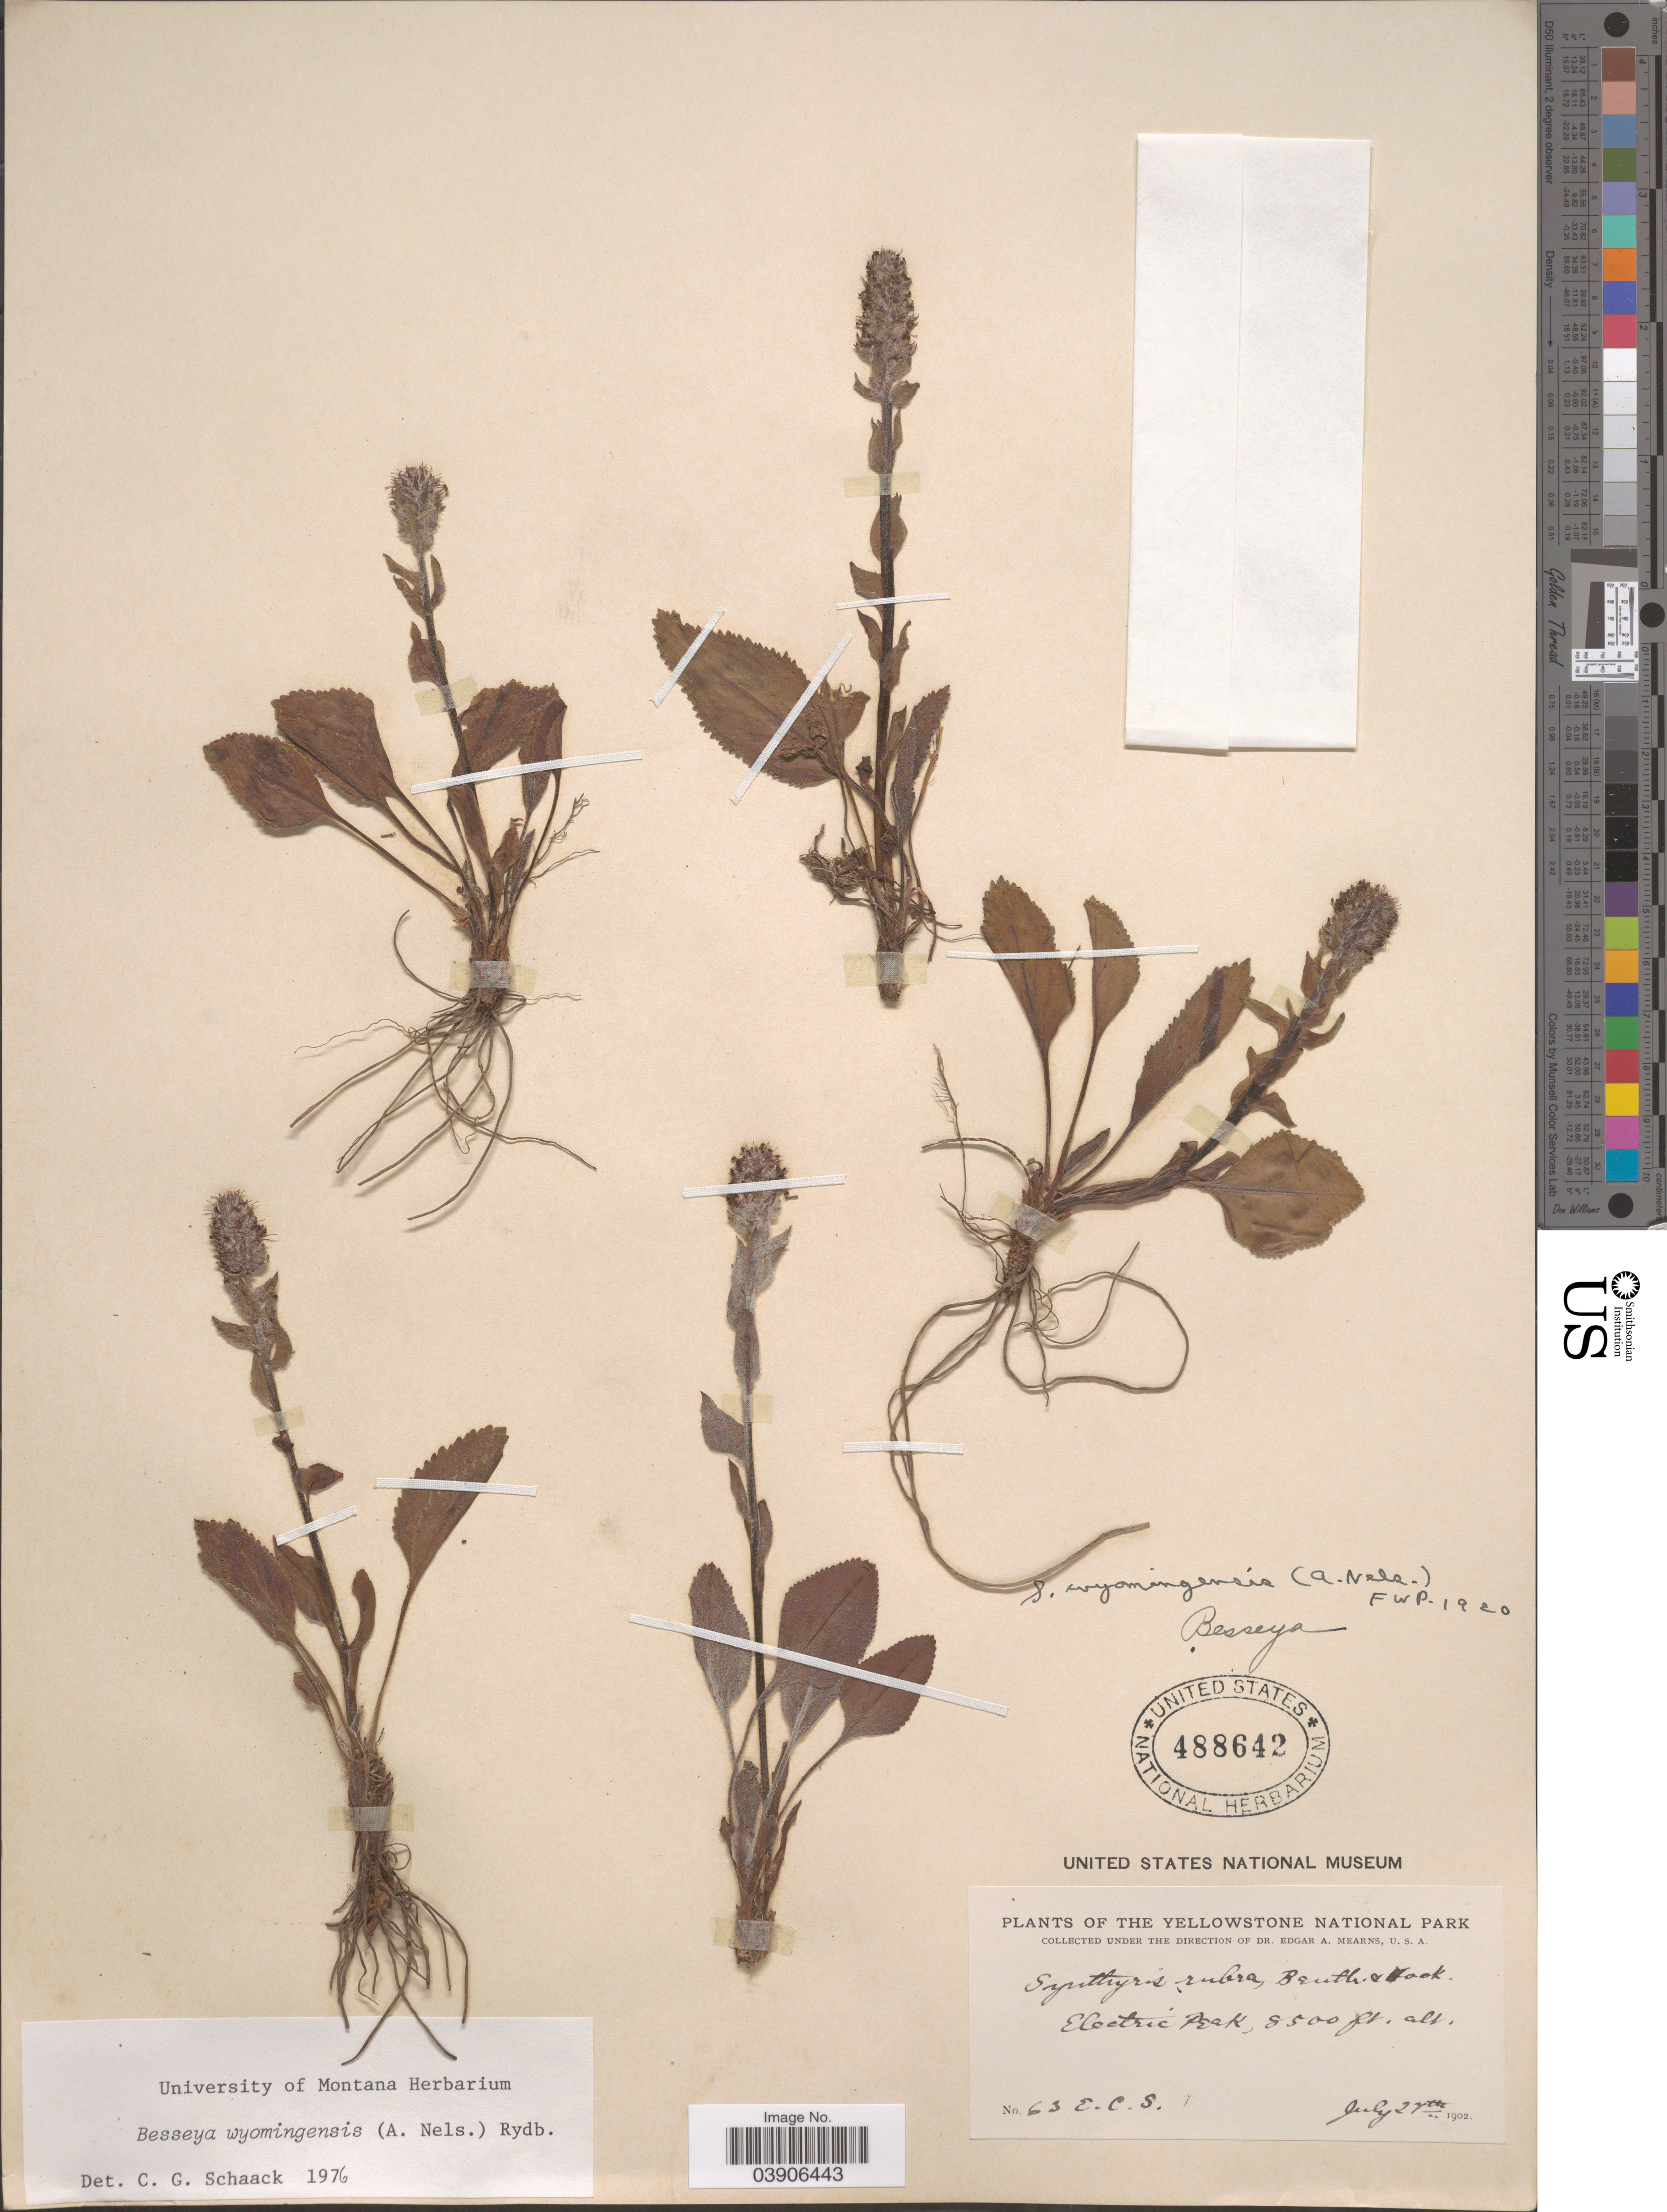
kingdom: Plantae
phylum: Tracheophyta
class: Magnoliopsida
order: Lamiales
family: Plantaginaceae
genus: Synthyris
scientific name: Synthyris wyomingensis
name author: A. Heller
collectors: E. A. Mearns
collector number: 63 E.C.S.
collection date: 1902-07-27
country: United States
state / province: Montana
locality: The Yellowstone National Park. Electric Peak.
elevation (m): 2591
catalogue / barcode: US 488642